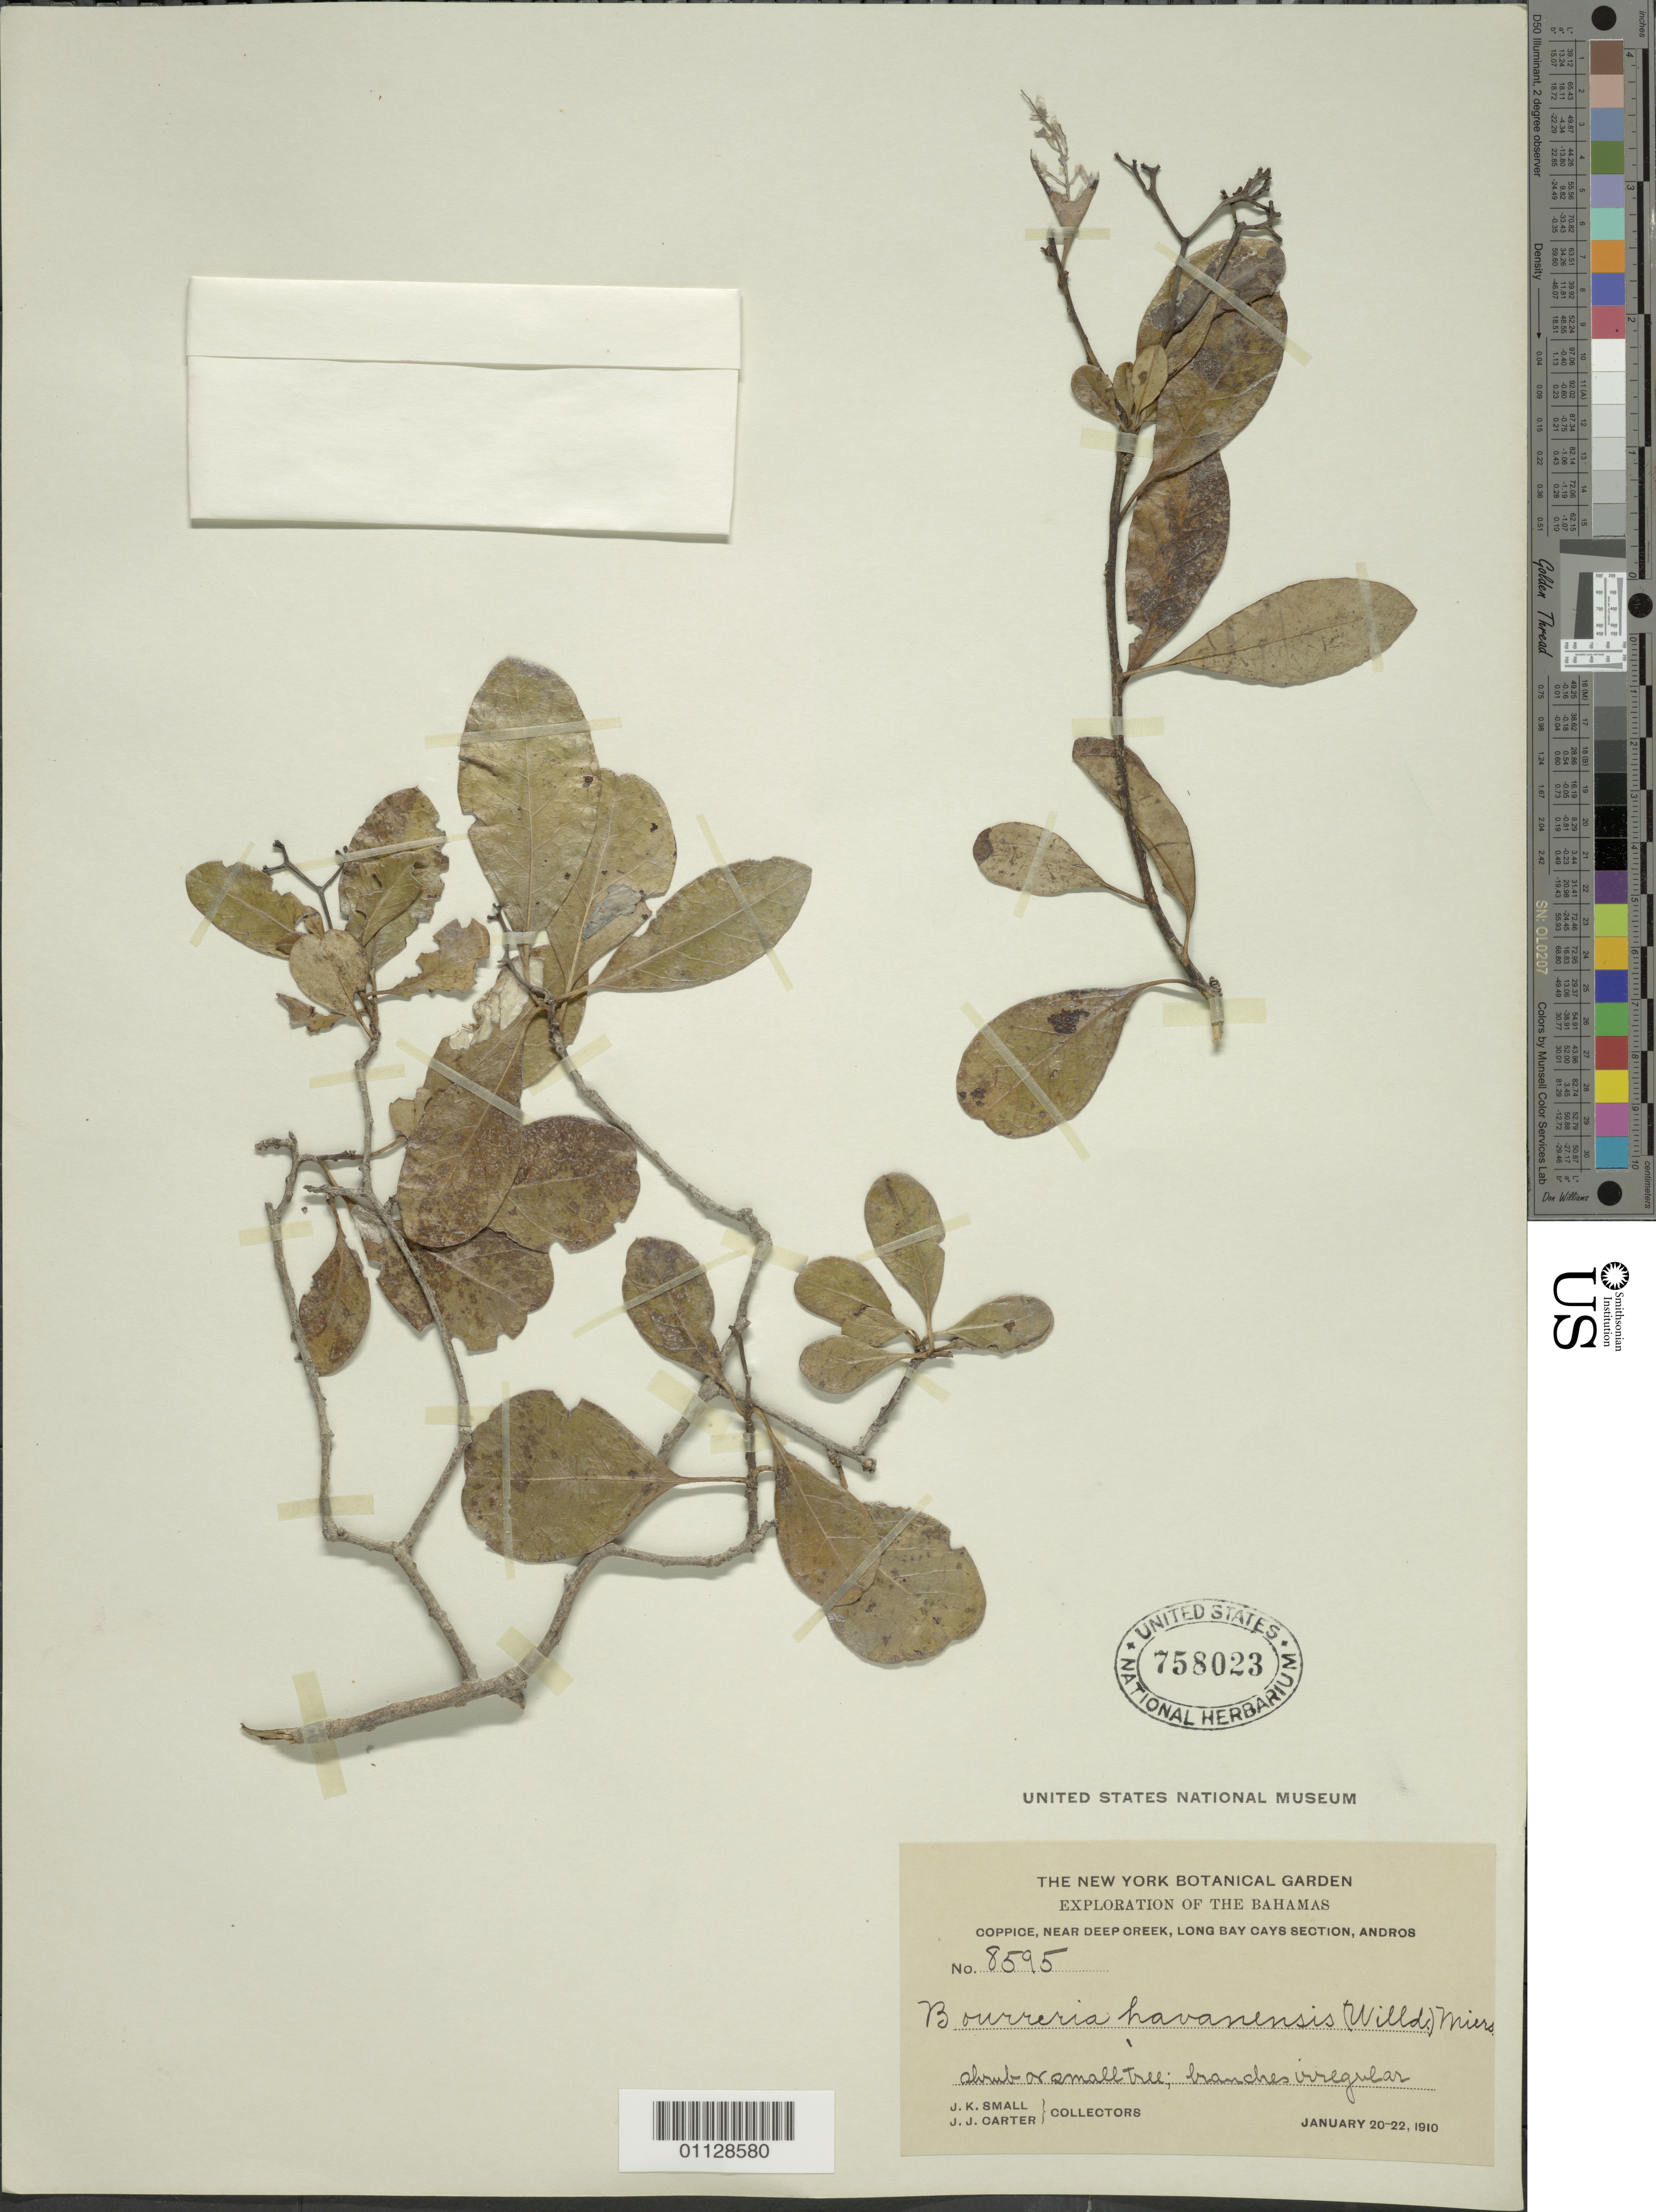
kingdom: Plantae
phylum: Tracheophyta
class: Magnoliopsida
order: Boraginales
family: Ehretiaceae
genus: Bourreria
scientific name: Bourreria succulenta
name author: Jacq.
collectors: J. K. Small & J. J. Carter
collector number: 8595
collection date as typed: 20 Jan 1910 to 22 Jan 1910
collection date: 1910-01-20/1910-01-22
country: Bahamas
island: Andros I.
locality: Coppice, near Deep Creek, Long Bay Cays section.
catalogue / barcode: US 758023